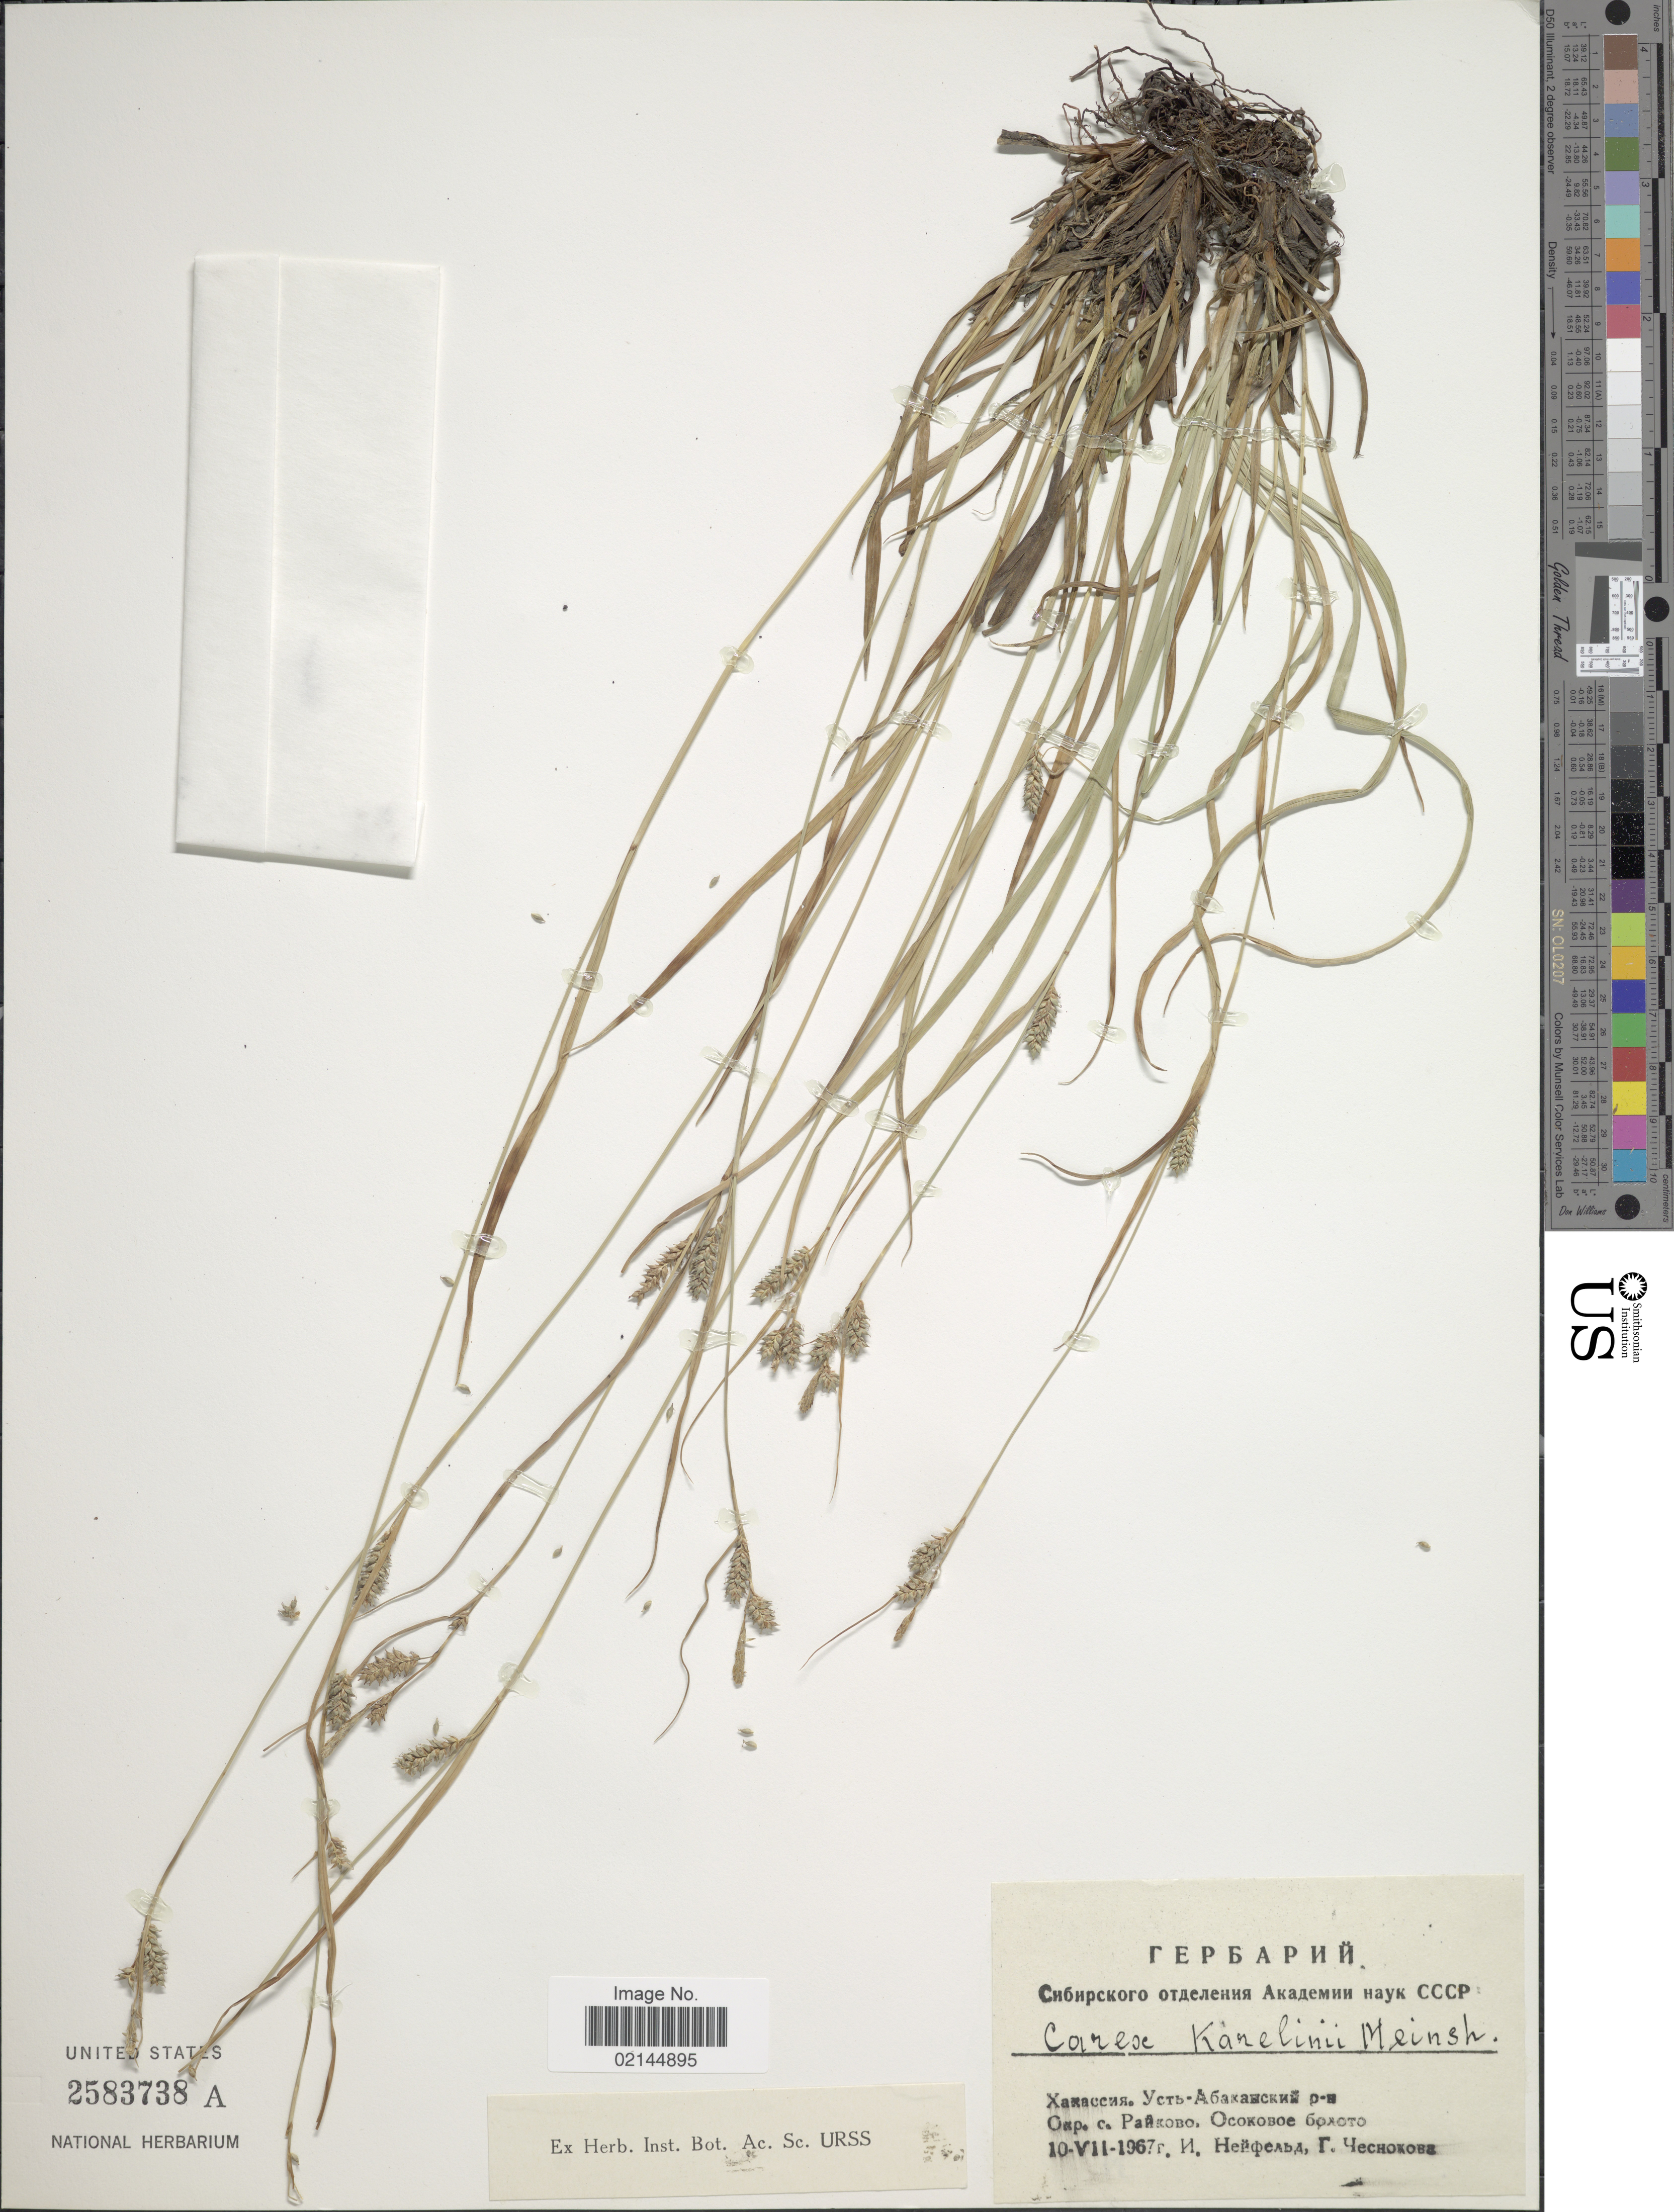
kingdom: Plantae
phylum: Tracheophyta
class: Liliopsida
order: Poales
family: Cyperaceae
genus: Carex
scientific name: Carex diluta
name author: M. Bieb.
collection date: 1967-07-10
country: U.S.S.R.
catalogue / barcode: US 2583738A